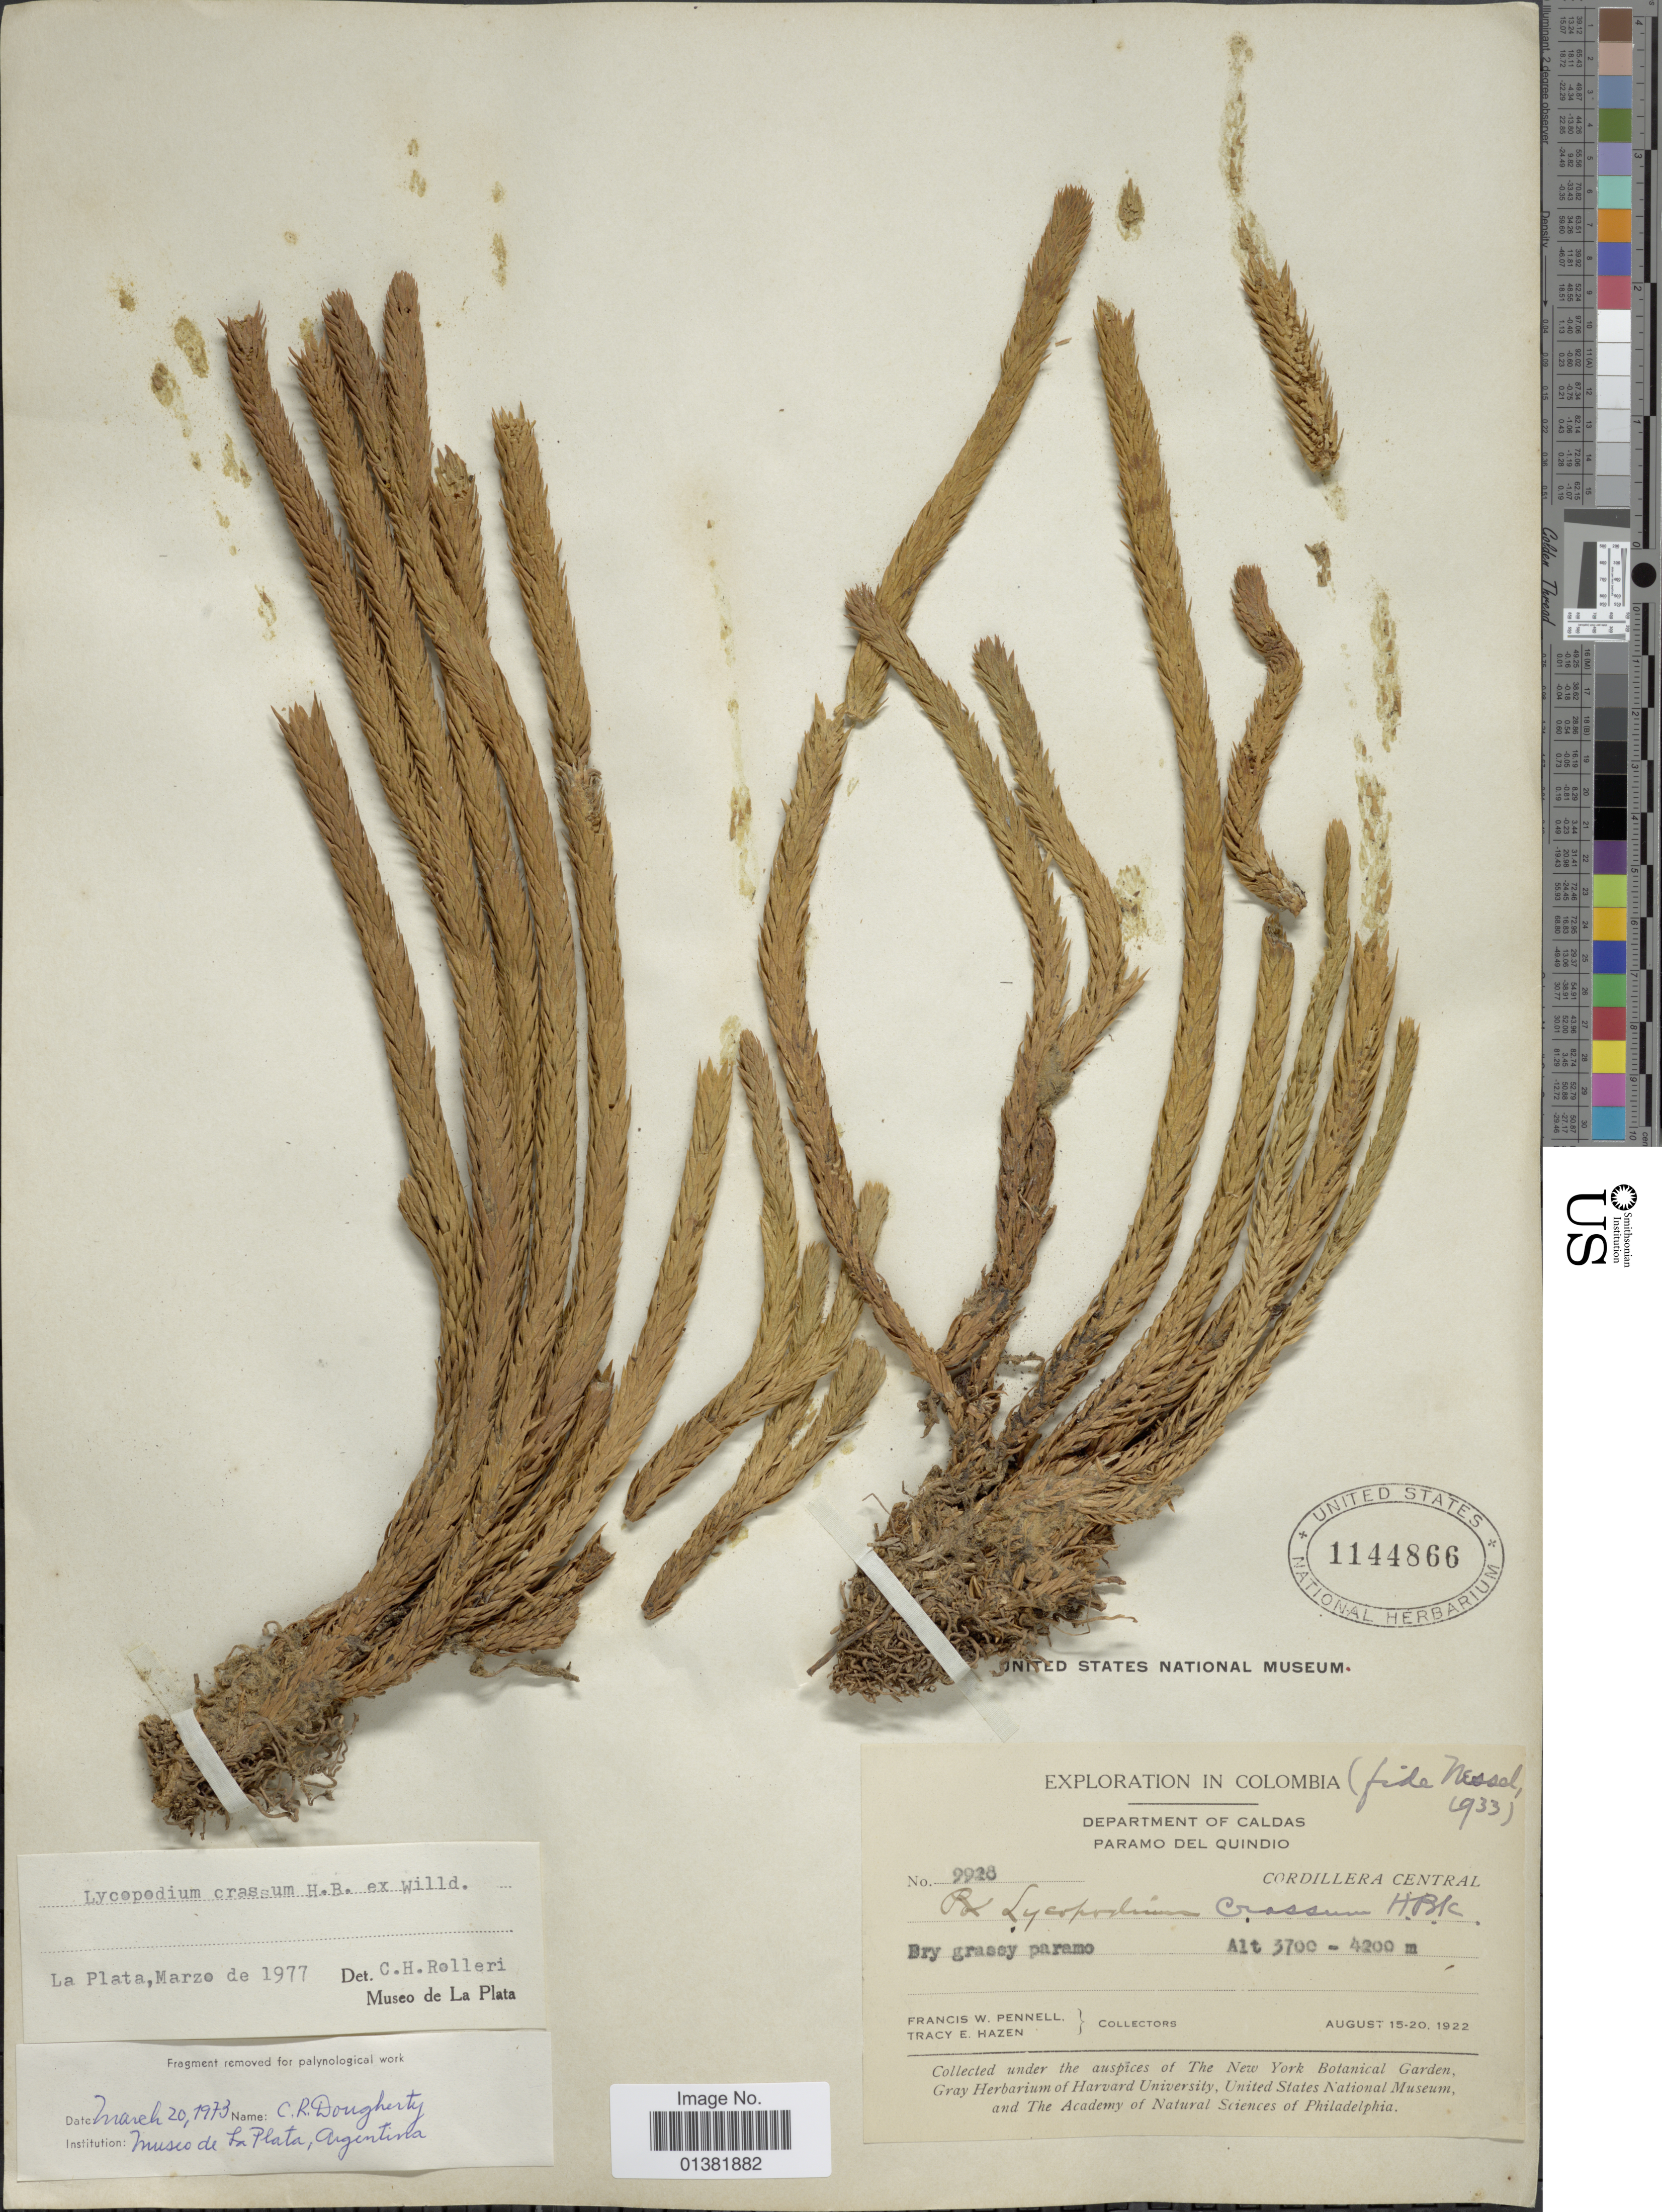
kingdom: Plantae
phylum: Tracheophyta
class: Lycopodiopsida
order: Lycopodiales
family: Lycopodiaceae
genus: Phlegmariurus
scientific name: Phlegmariurus crassus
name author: (Humb. & Bonpl. ex Willd.) B. Øllg.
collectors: F. W. Pennell & T. E. Hazen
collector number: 9928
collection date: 1922-08-15/1922-08-20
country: Colombia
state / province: Caldas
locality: Paramo del Quindio, Cordillera Central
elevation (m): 3700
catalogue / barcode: US 1144866